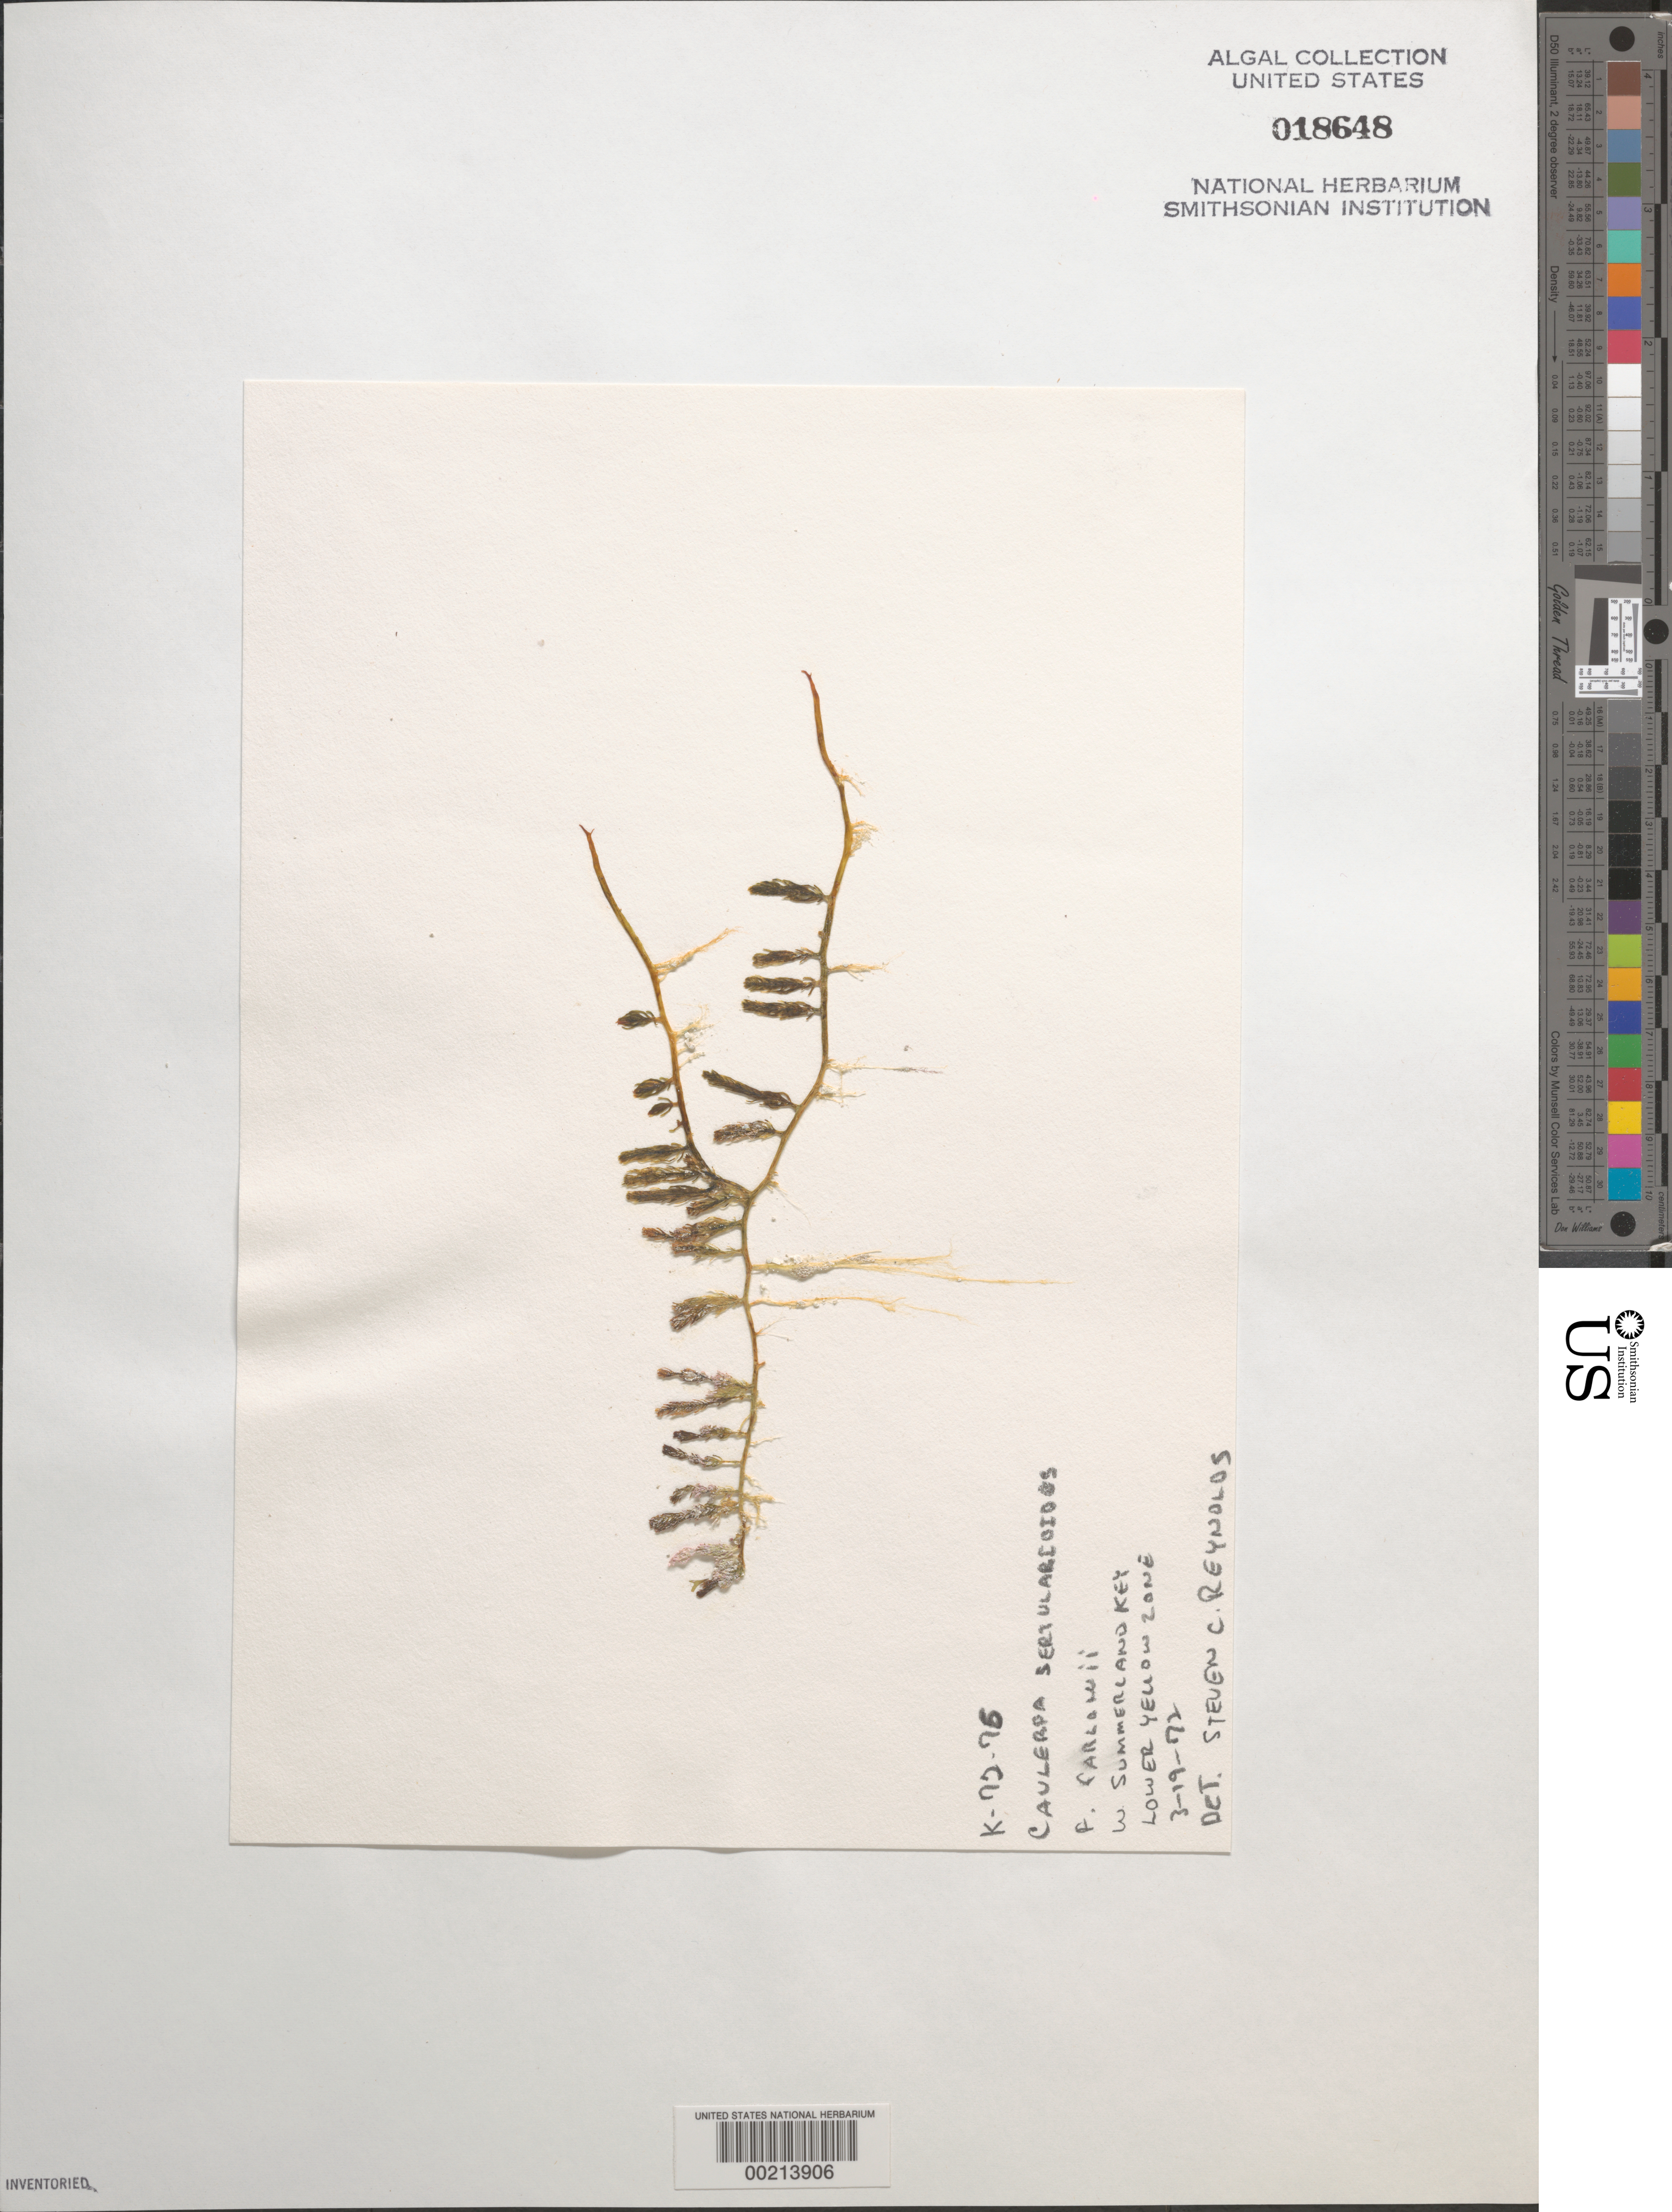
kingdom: Plantae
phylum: Chlorophyta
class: Ulvophyceae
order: Bryopsidales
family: Caulerpaceae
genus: Caulerpa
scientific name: Caulerpa sertularioides f. farlowii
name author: (Weber Bosse) Børgesen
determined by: Reynolds, S. C.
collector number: K-72-76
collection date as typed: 19 Mar 1972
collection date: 1972-03-19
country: United States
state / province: Florida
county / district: Monroe County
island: West Summerland Key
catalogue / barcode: US 18648